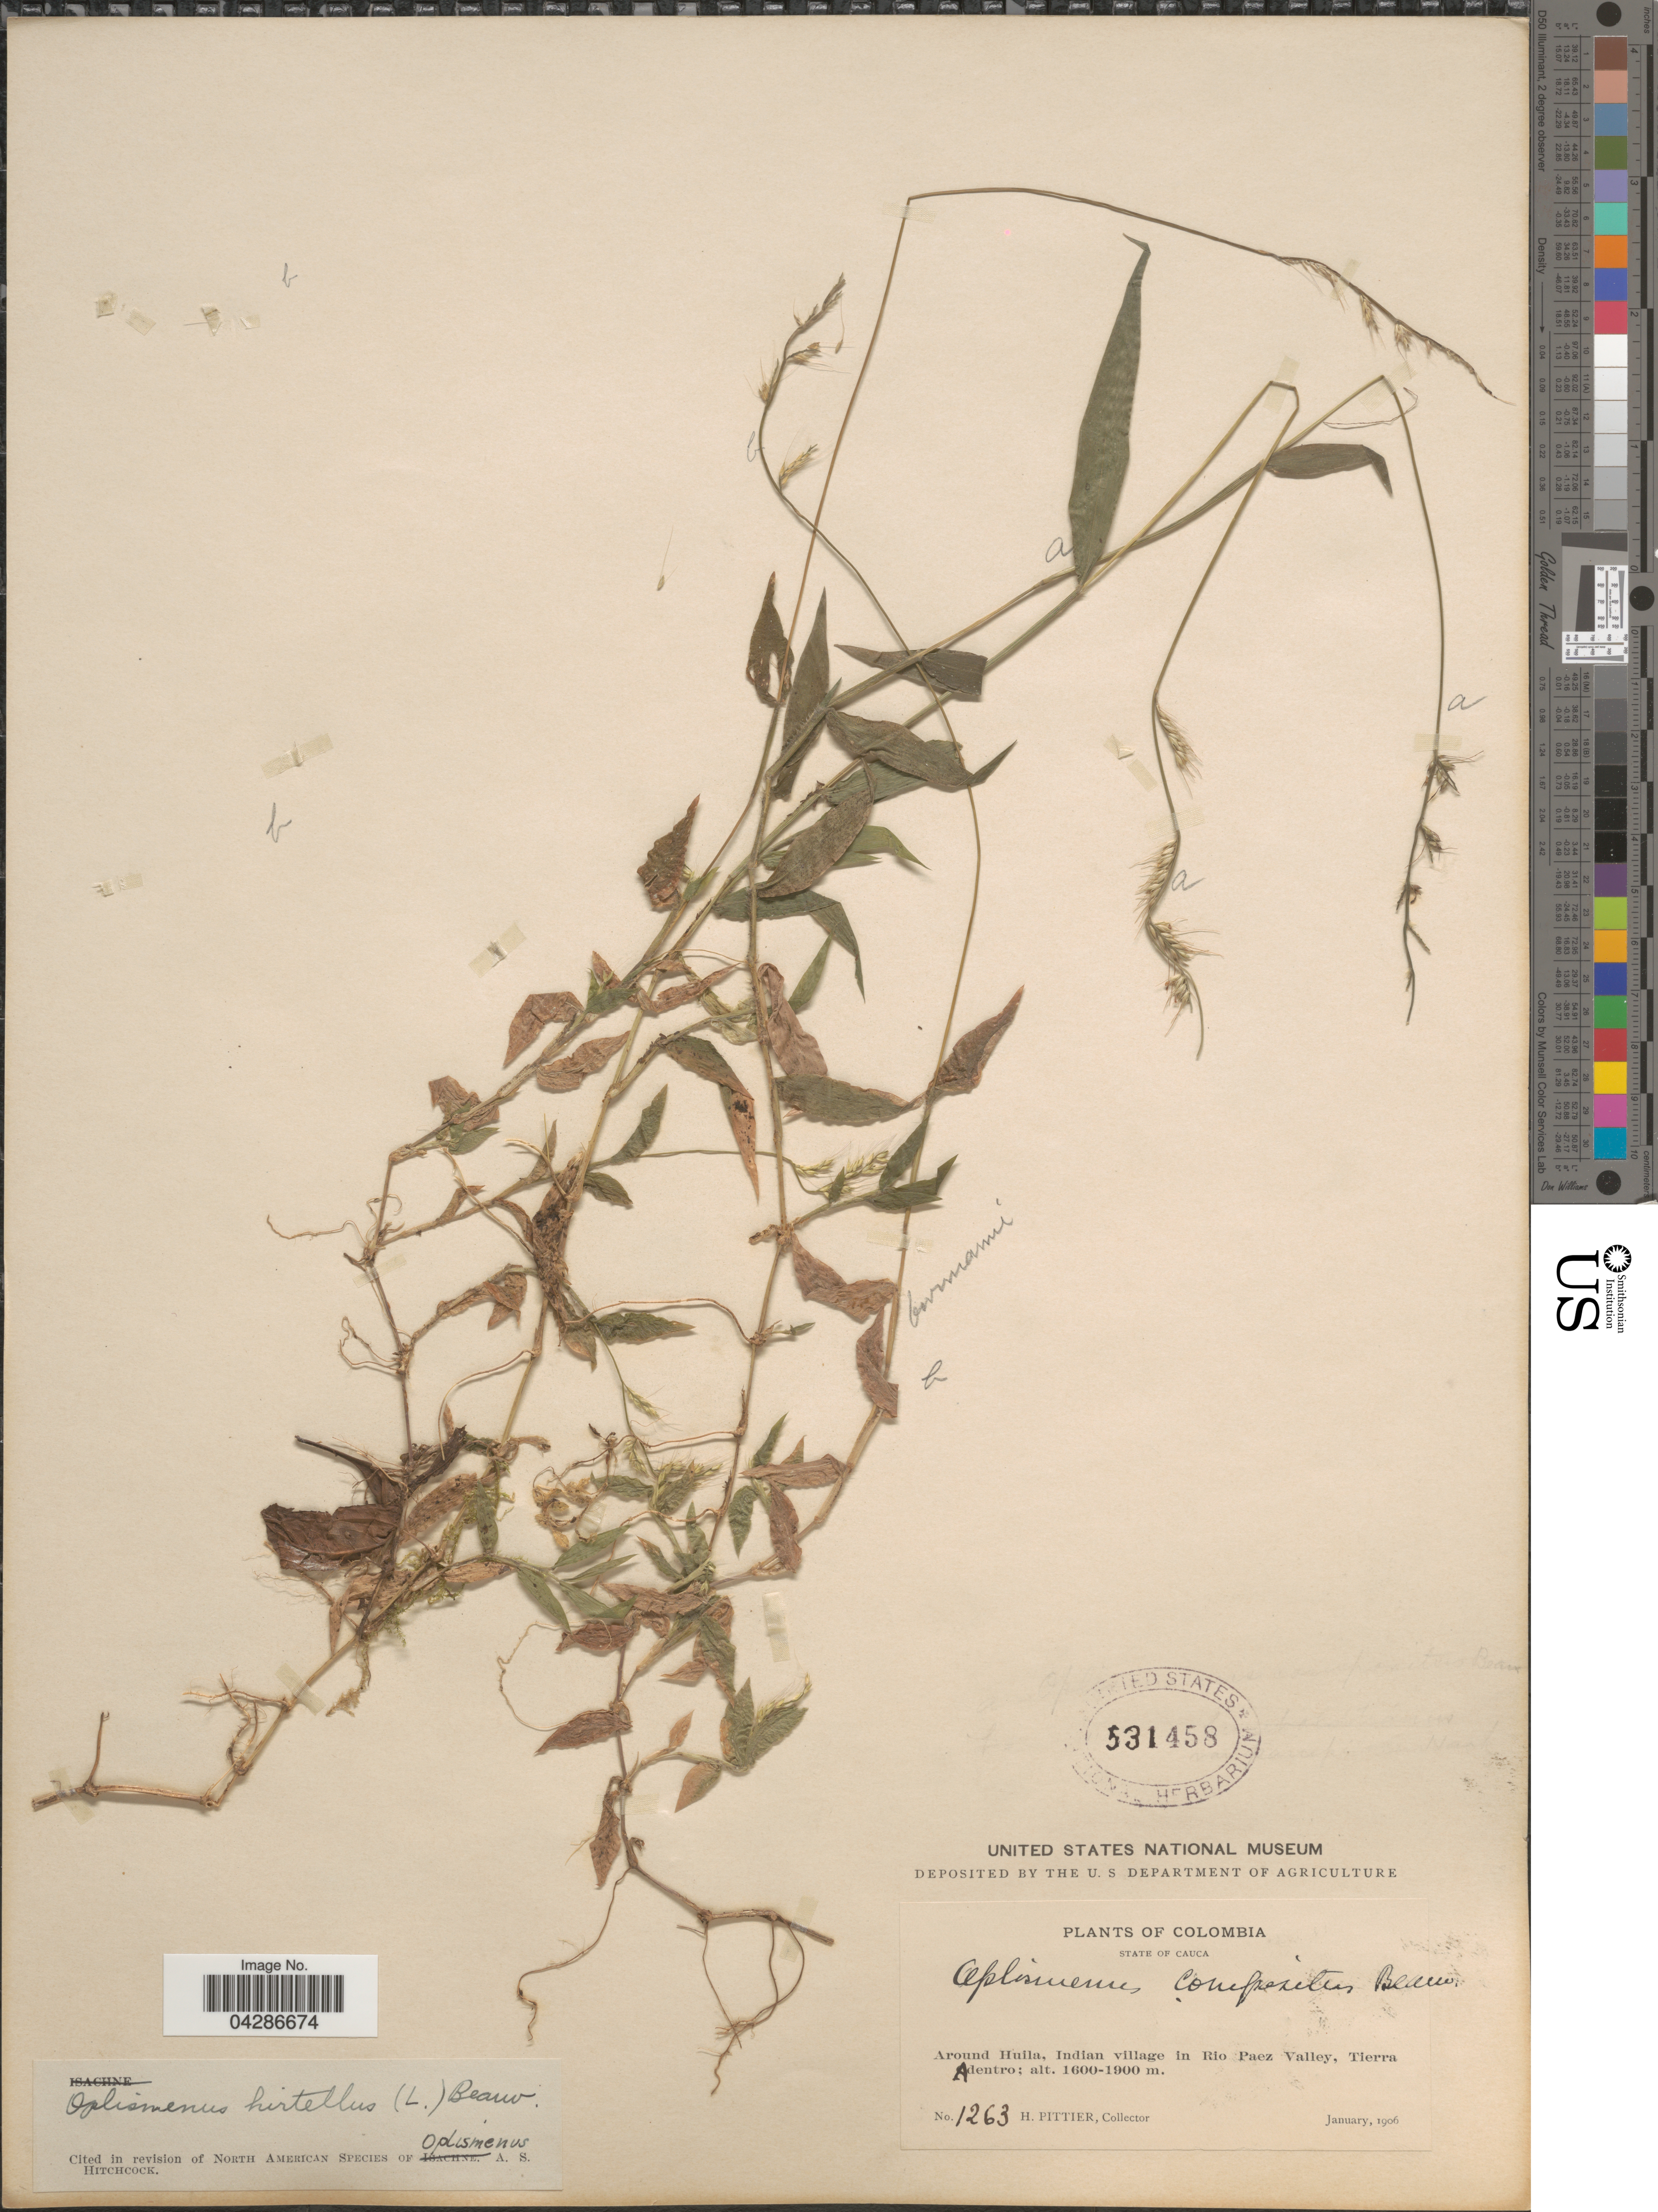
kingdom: Plantae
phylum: Tracheophyta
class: Liliopsida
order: Poales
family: Poaceae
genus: Oplismenus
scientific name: Oplismenus hirtellus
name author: (L.) P. Beauv.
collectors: H. F. Pittier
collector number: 1263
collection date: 1906-01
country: Colombia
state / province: Cauca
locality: Around Huila, Indian village in Rio Paez Valley, Tierra Adentro.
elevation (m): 1600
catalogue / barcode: US 531458